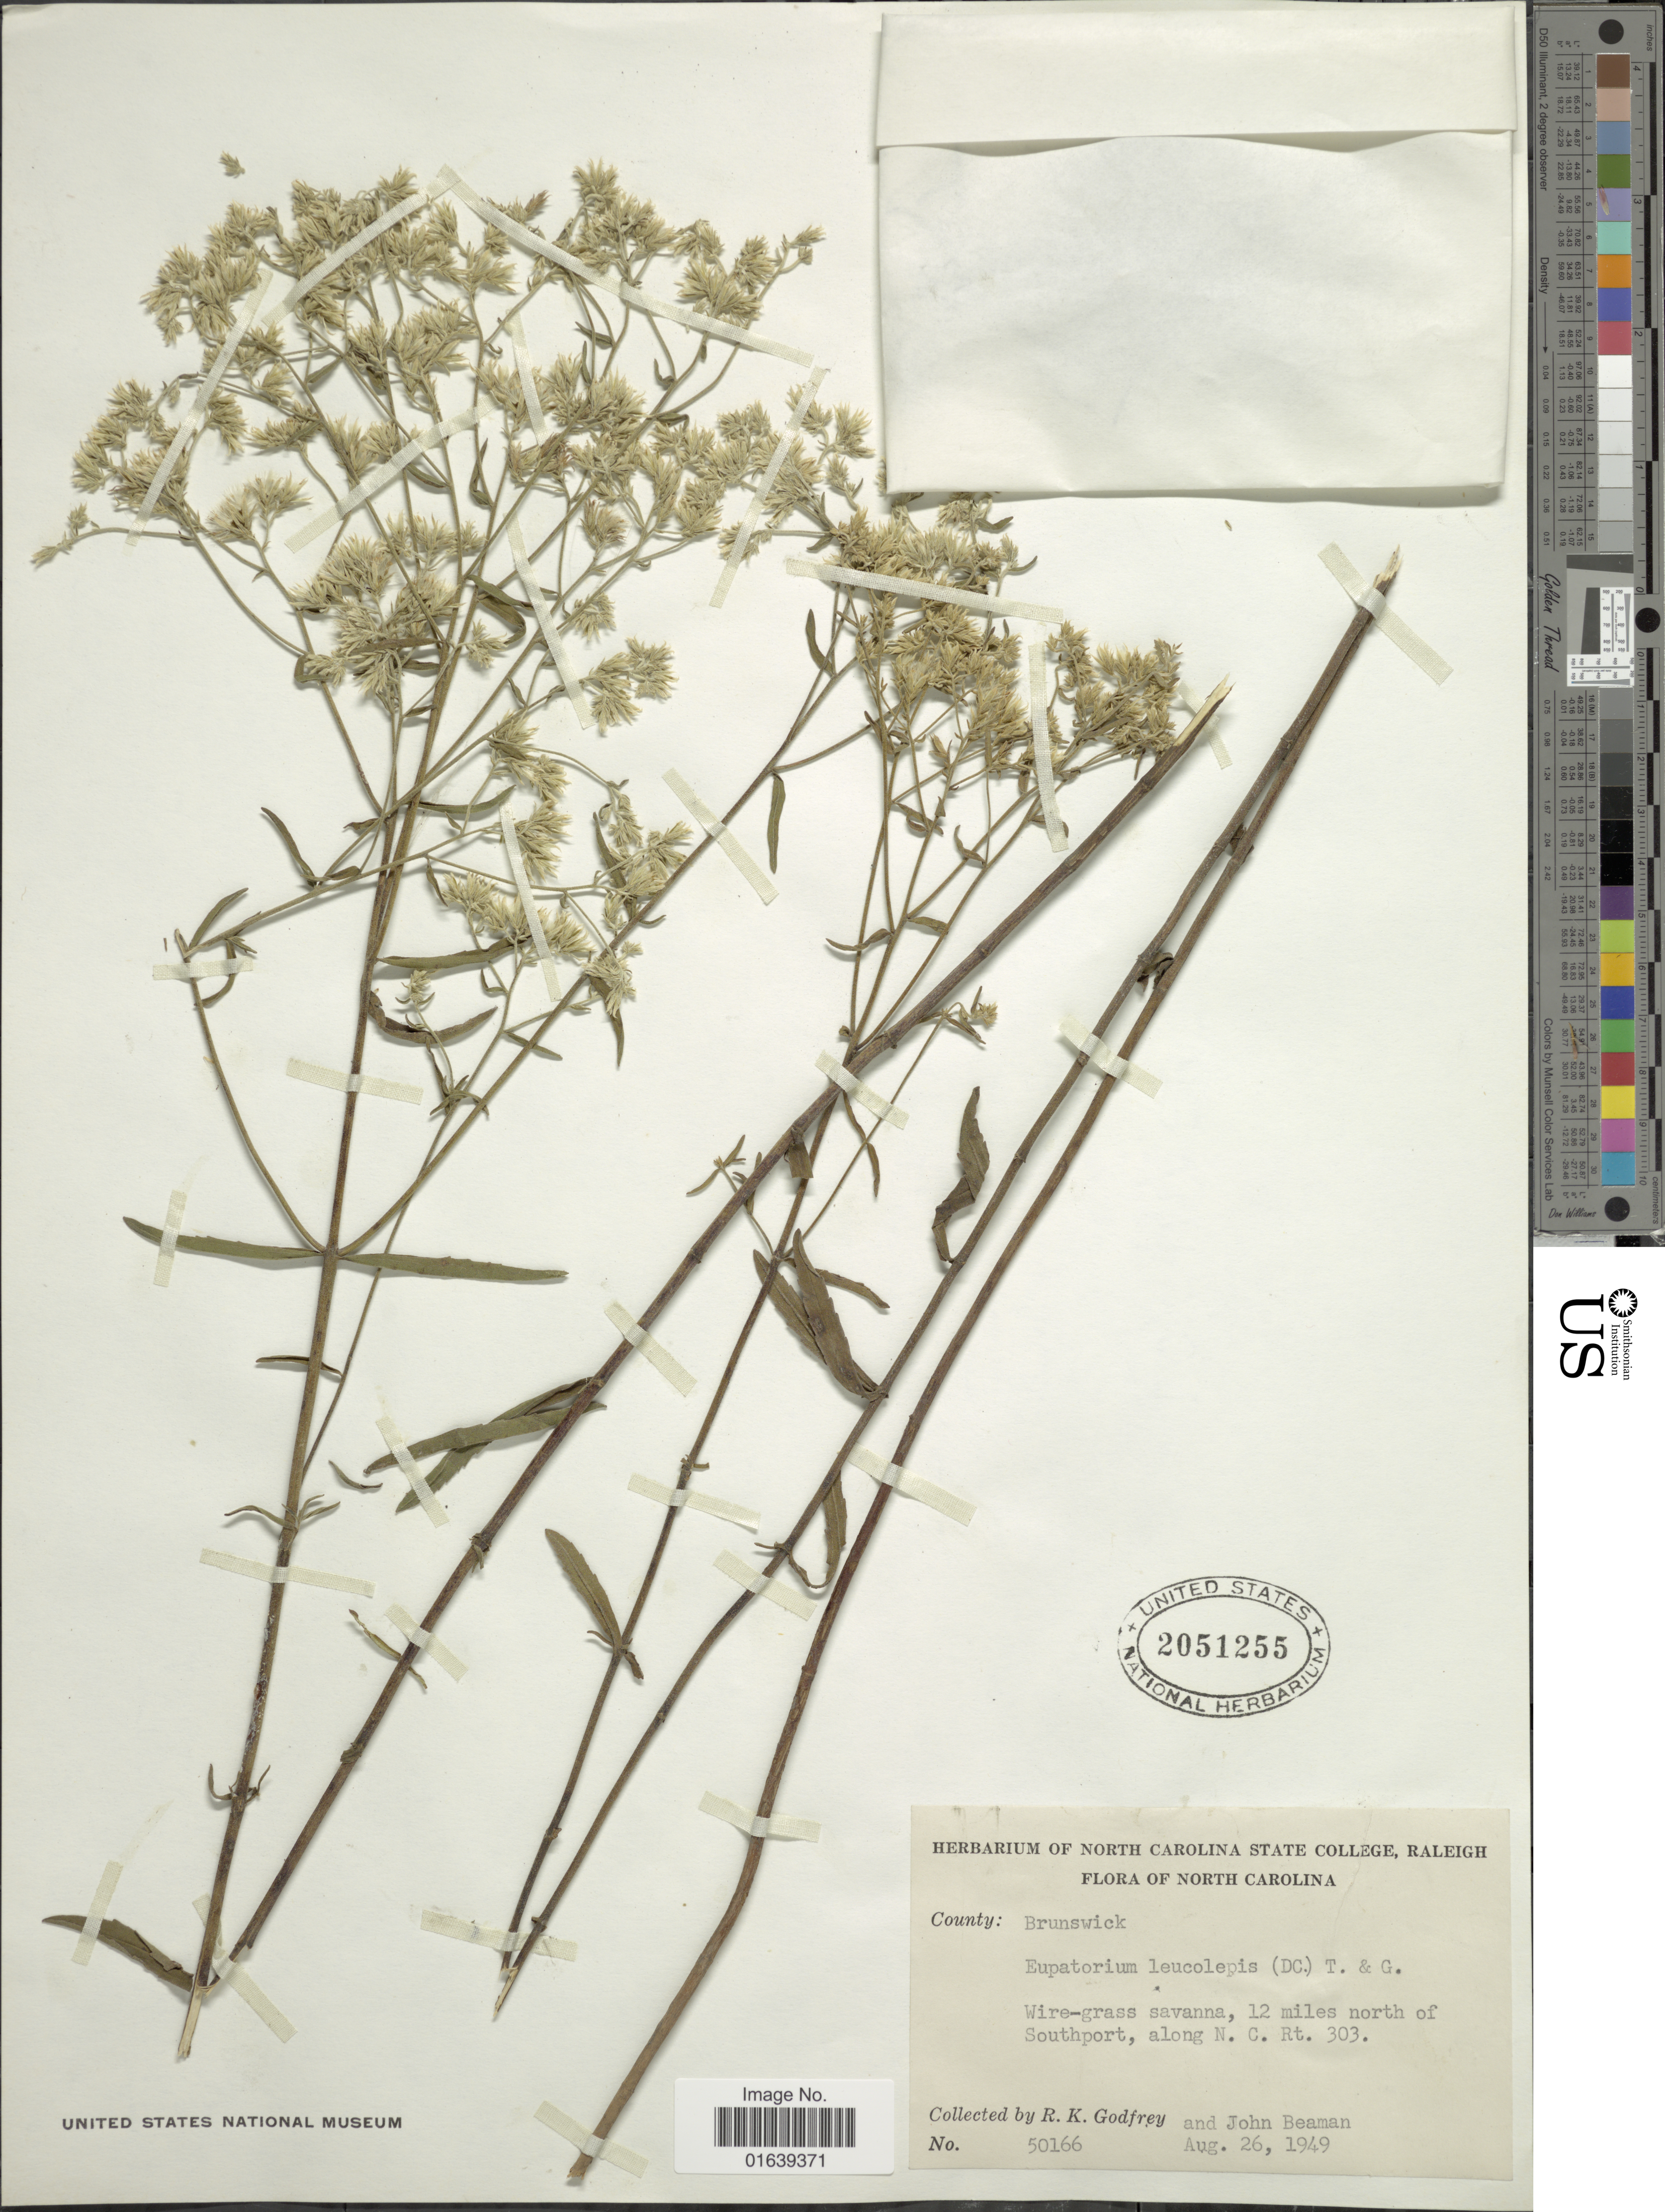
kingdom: Plantae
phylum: Tracheophyta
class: Magnoliopsida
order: Asterales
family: Asteraceae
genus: Eupatorium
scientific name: Eupatorium leucolepis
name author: (DC.) Torr. & A. Gray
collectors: R. K. Godfrey & J. H. Beaman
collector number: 50166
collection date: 1949-08-26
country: United States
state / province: North Carolina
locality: North Carolina. County: Brunswick. 12 miles north of Southport, along N. C. Rt. 303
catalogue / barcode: US 2051255